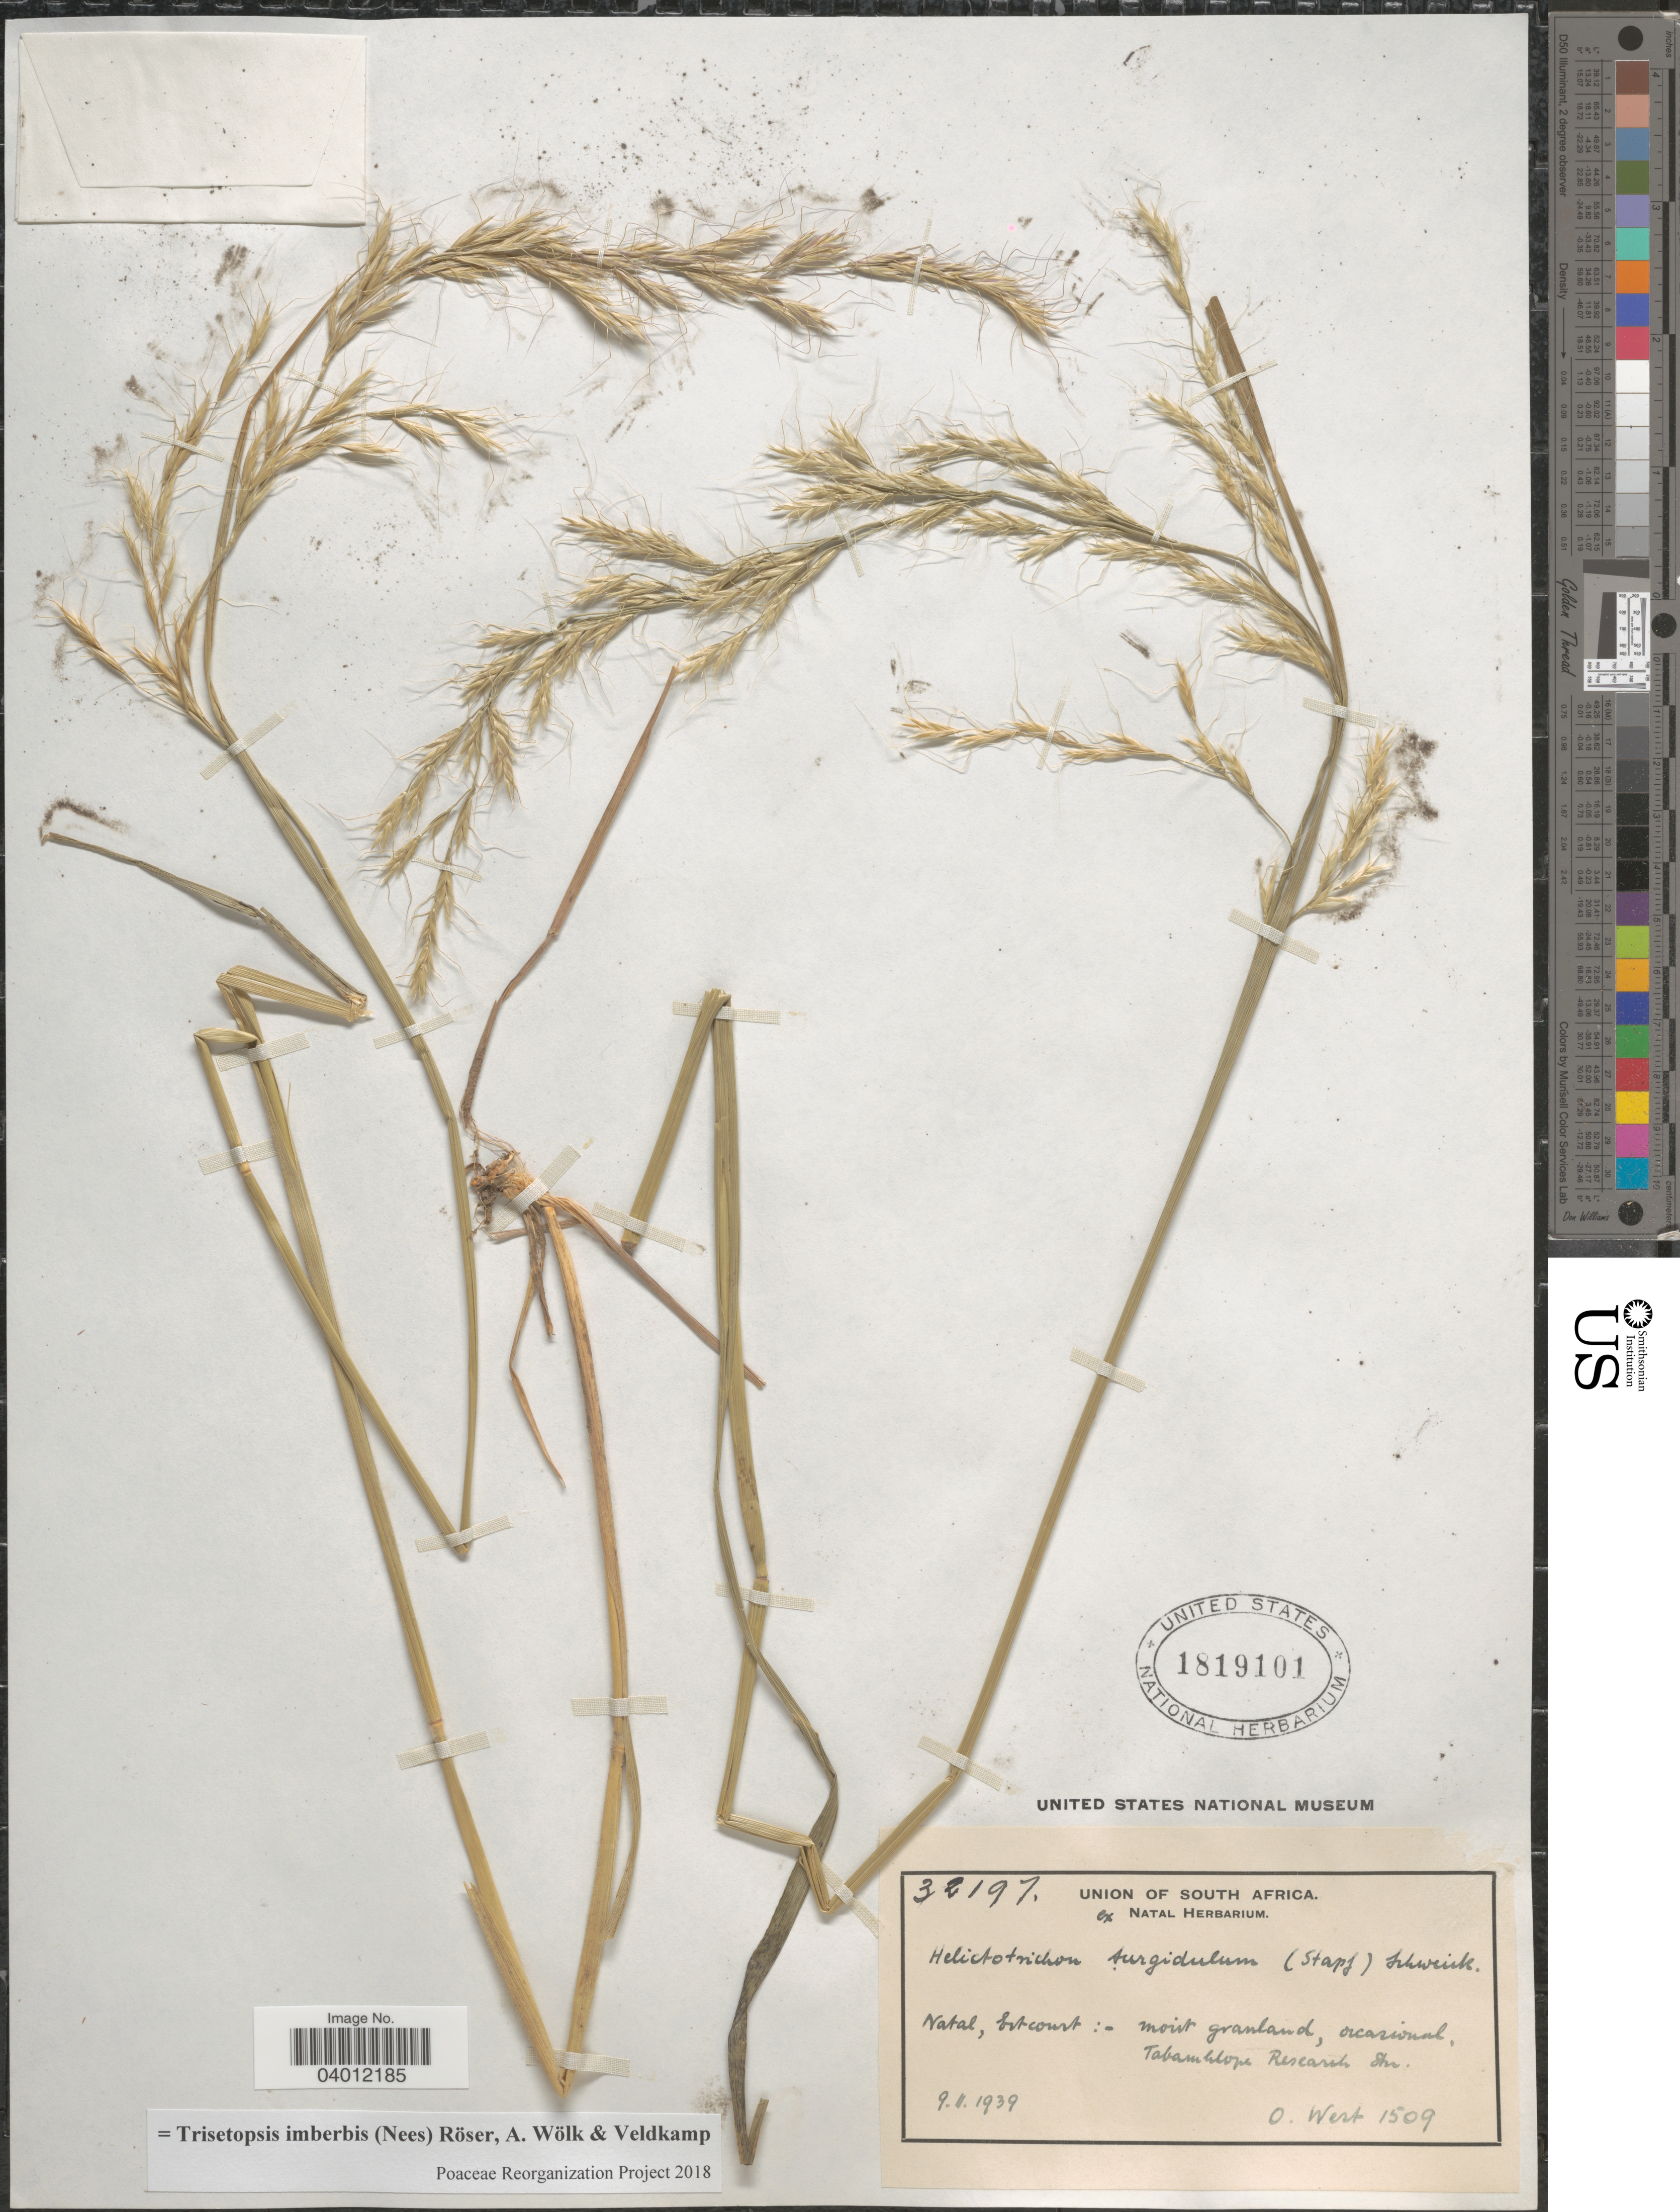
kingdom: Plantae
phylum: Tracheophyta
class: Liliopsida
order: Poales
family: Poaceae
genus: Trisetopsis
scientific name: Trisetopsis imberbis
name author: (Nees) Röser et al.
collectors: O. West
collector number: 1509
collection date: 1939-11-09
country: South Africa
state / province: KwaZulu-Natal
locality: Natal, Estcourt: Tabamhlope Research Stu. [interpreted]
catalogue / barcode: US 1819101